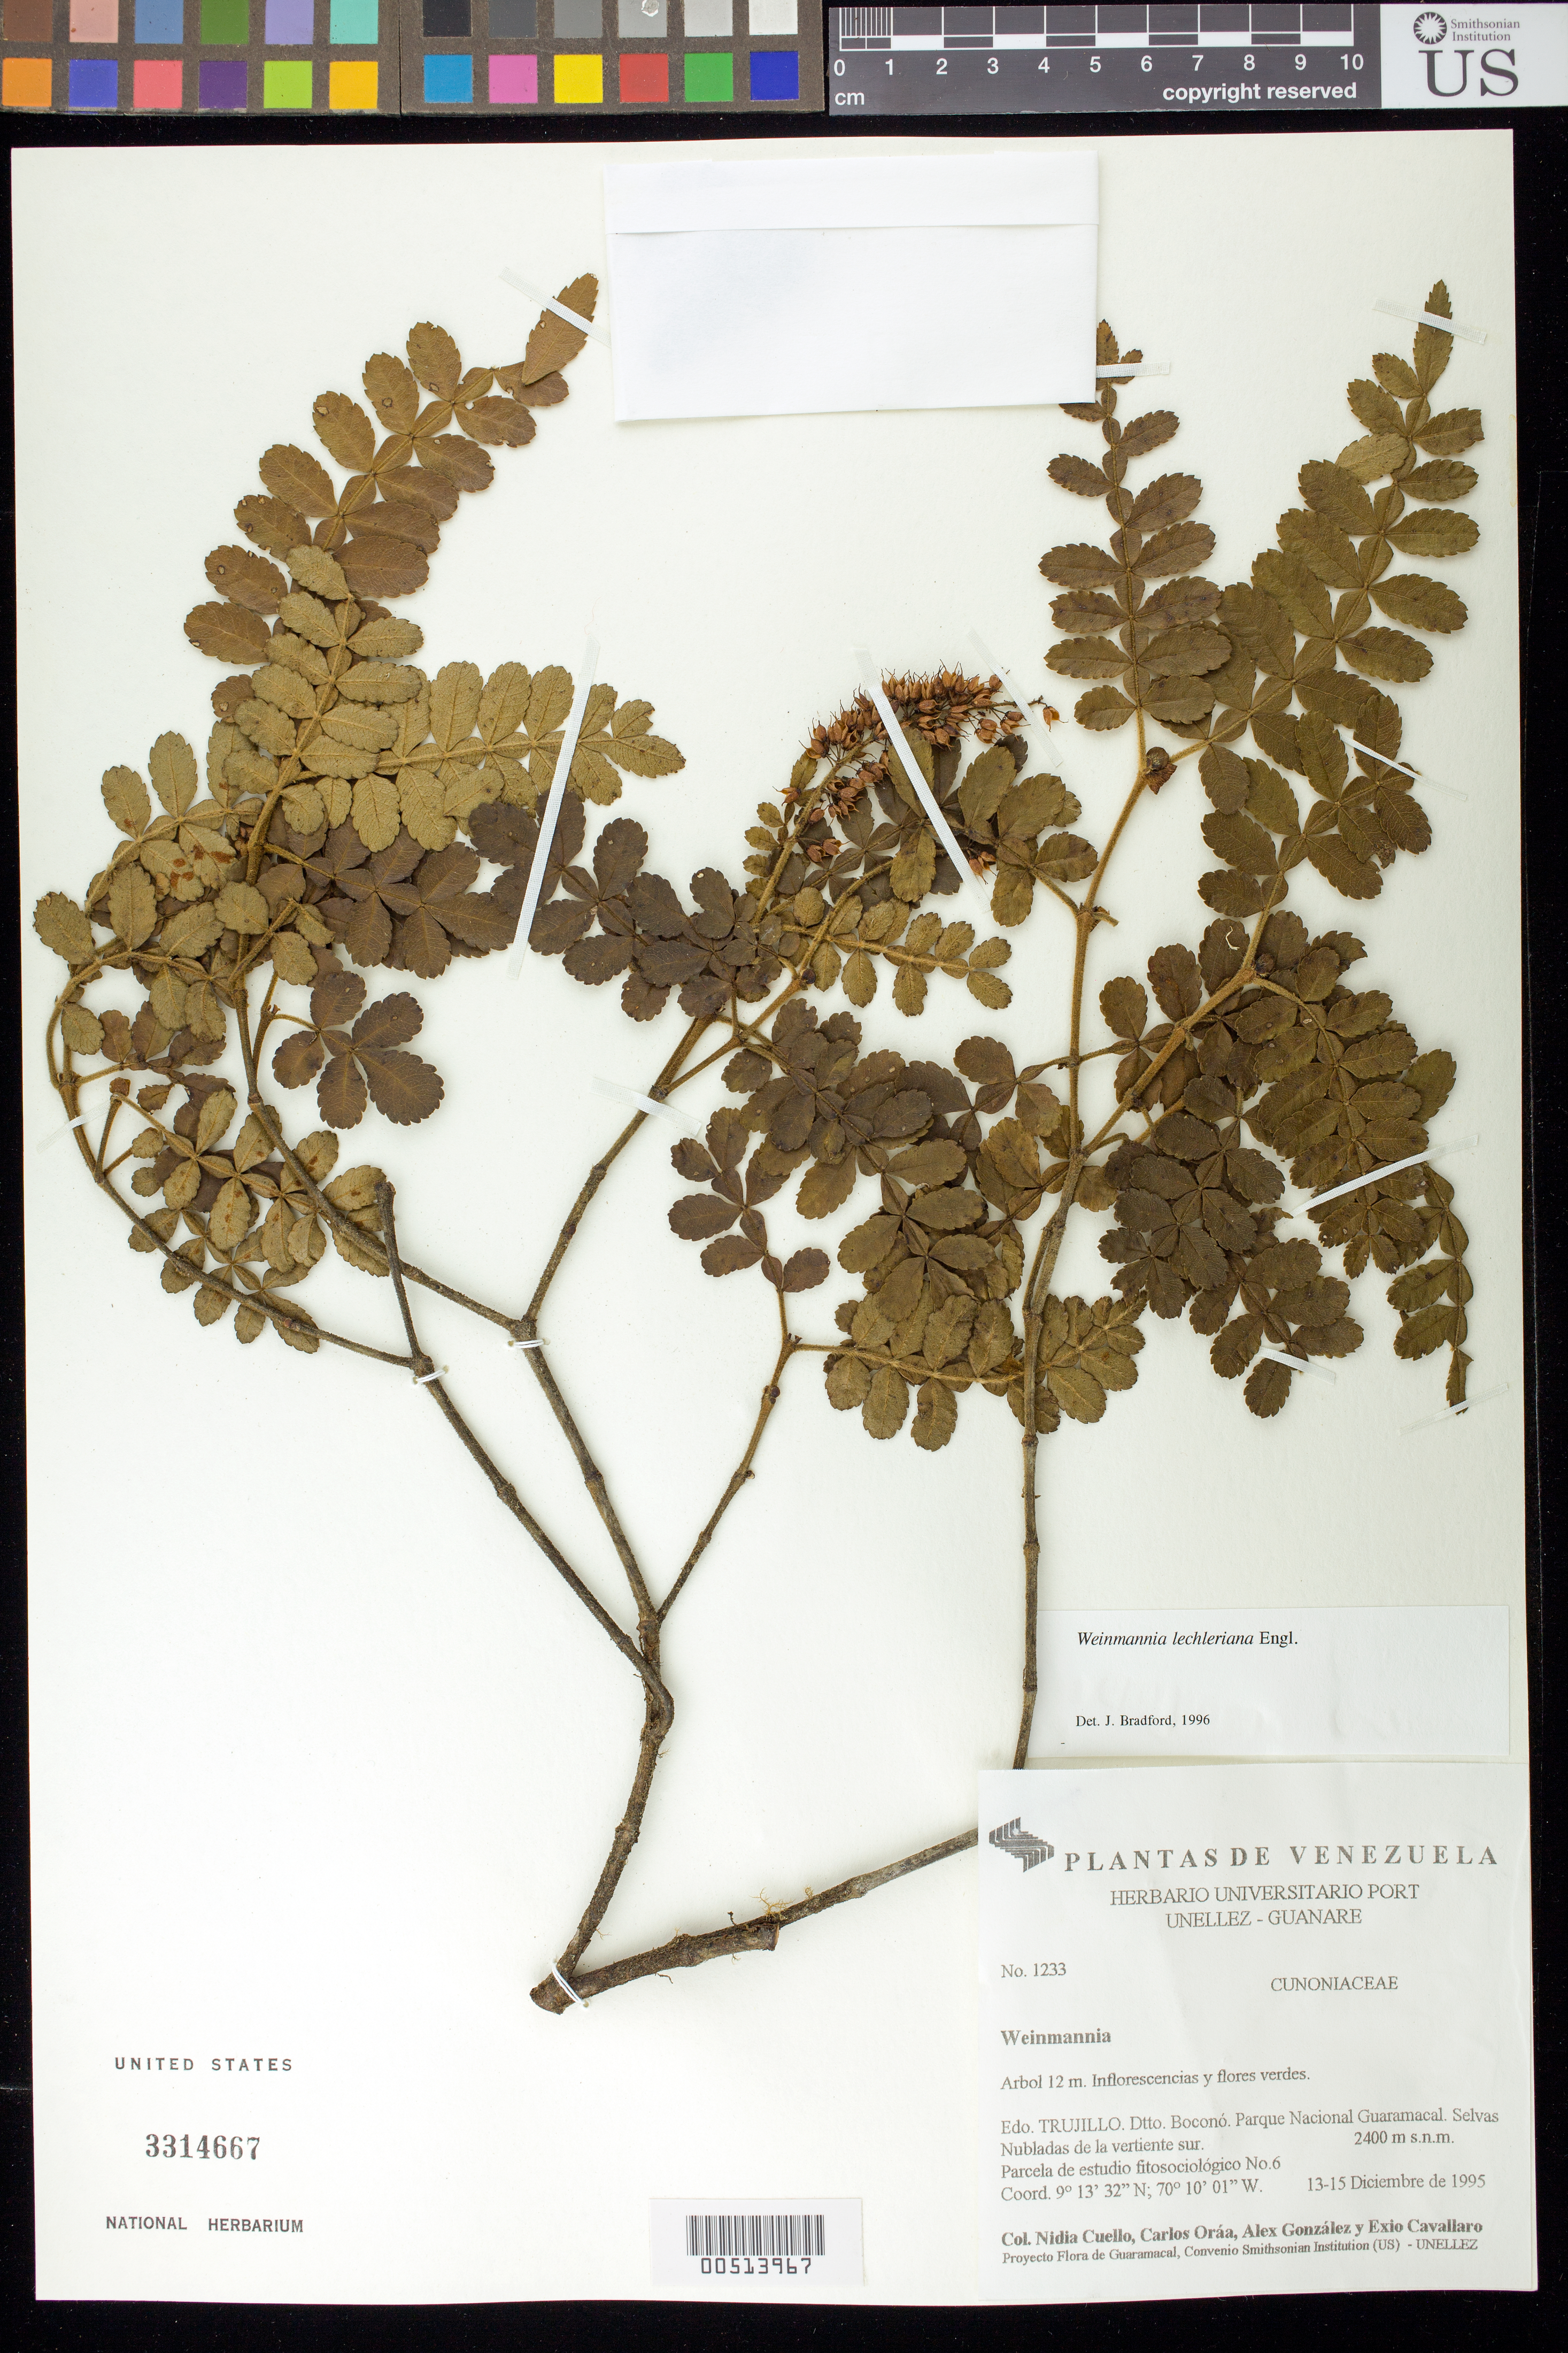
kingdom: Plantae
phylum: Tracheophyta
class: Magnoliopsida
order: Oxalidales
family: Cunoniaceae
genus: Weinmannia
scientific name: Weinmannia lechleriana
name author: Engl.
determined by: Bradford, J. C.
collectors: N. L. Cuello, C. Oráa, A. Gonzáles & E. Cavallaro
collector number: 1233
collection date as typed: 13 Dec 1995 to 15 Dec 1995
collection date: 1995-12-13/1995-12-15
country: Venezuela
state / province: Trujillo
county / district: Boconó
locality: Parque Nacional Guaramacal, vertiente S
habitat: Selva Nubladas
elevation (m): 2400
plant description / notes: CAS, K, NY, PORT, US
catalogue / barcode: US 3314667